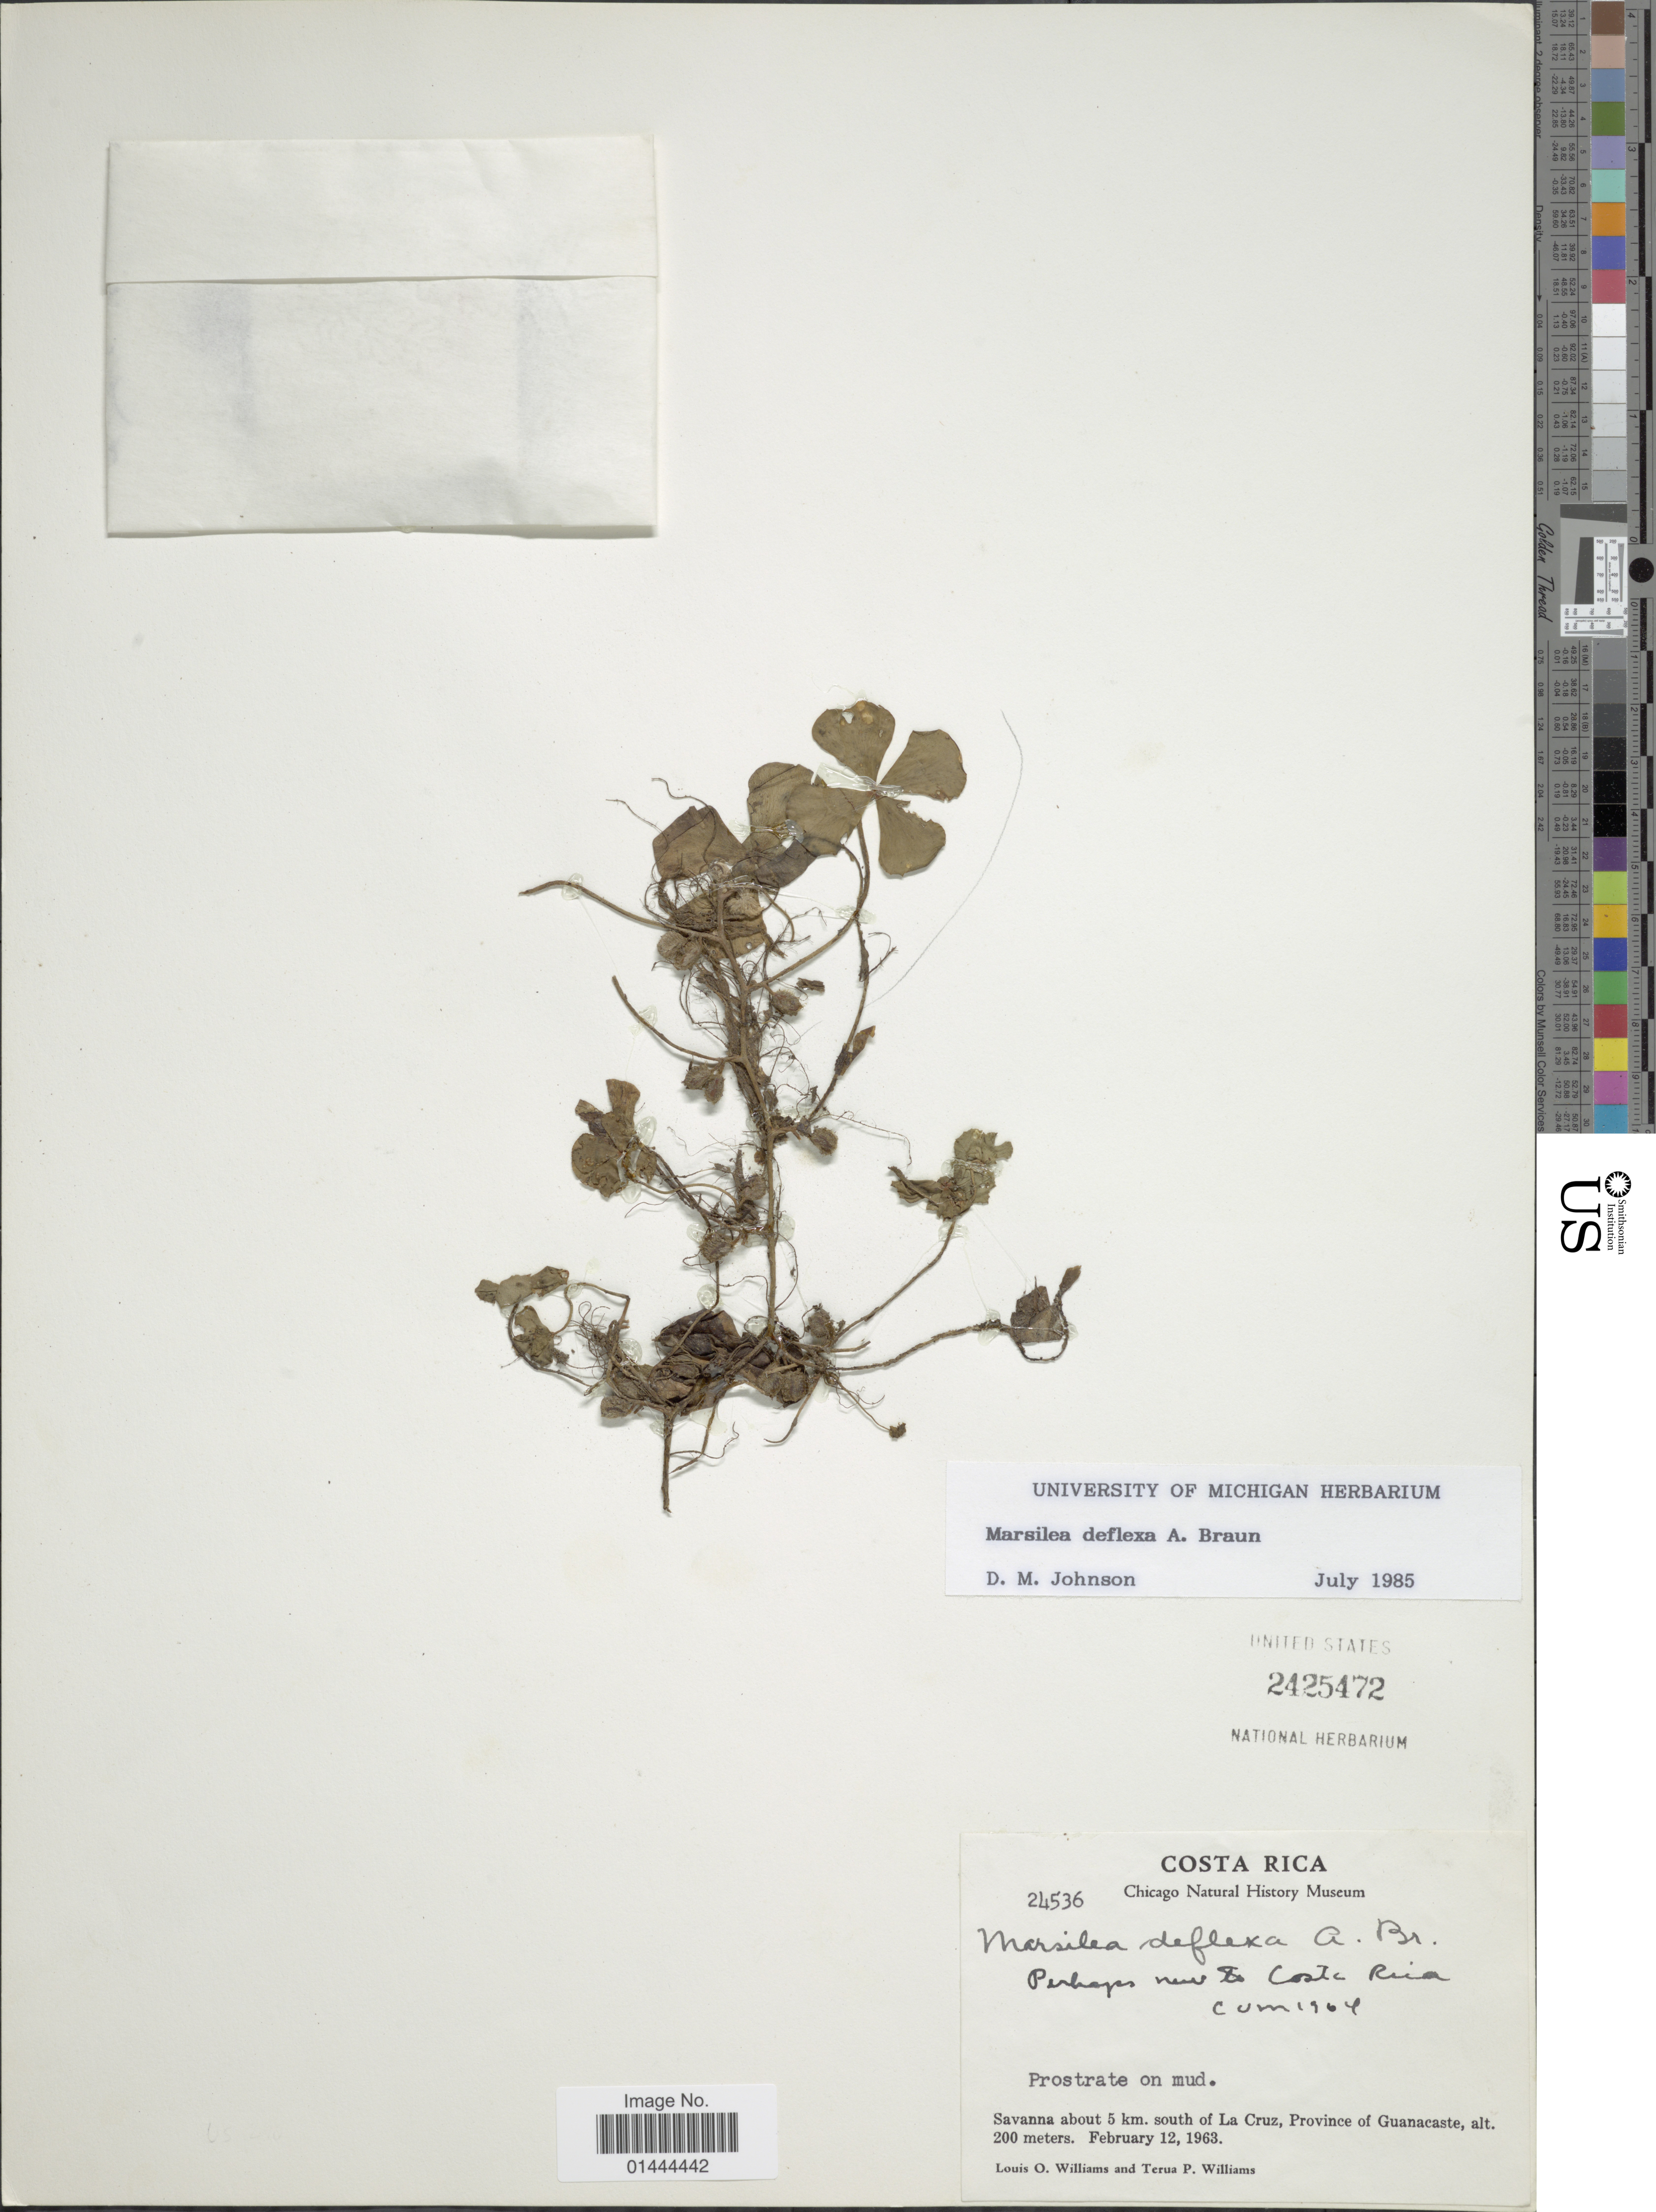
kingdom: Plantae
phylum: Tracheophyta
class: Polypodiopsida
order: Salviniales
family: Marsileaceae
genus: Marsilea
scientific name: Marsilea deflexa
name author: A. Braun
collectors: L. O. Williams & T. P. Williams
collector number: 24536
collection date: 1963-02-12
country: Costa Rica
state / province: Guanacaste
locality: Perhaps new Costa Rica, Savanna about 5 km. south of La Cruz, Province of Guanacaste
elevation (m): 200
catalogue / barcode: US 2425472